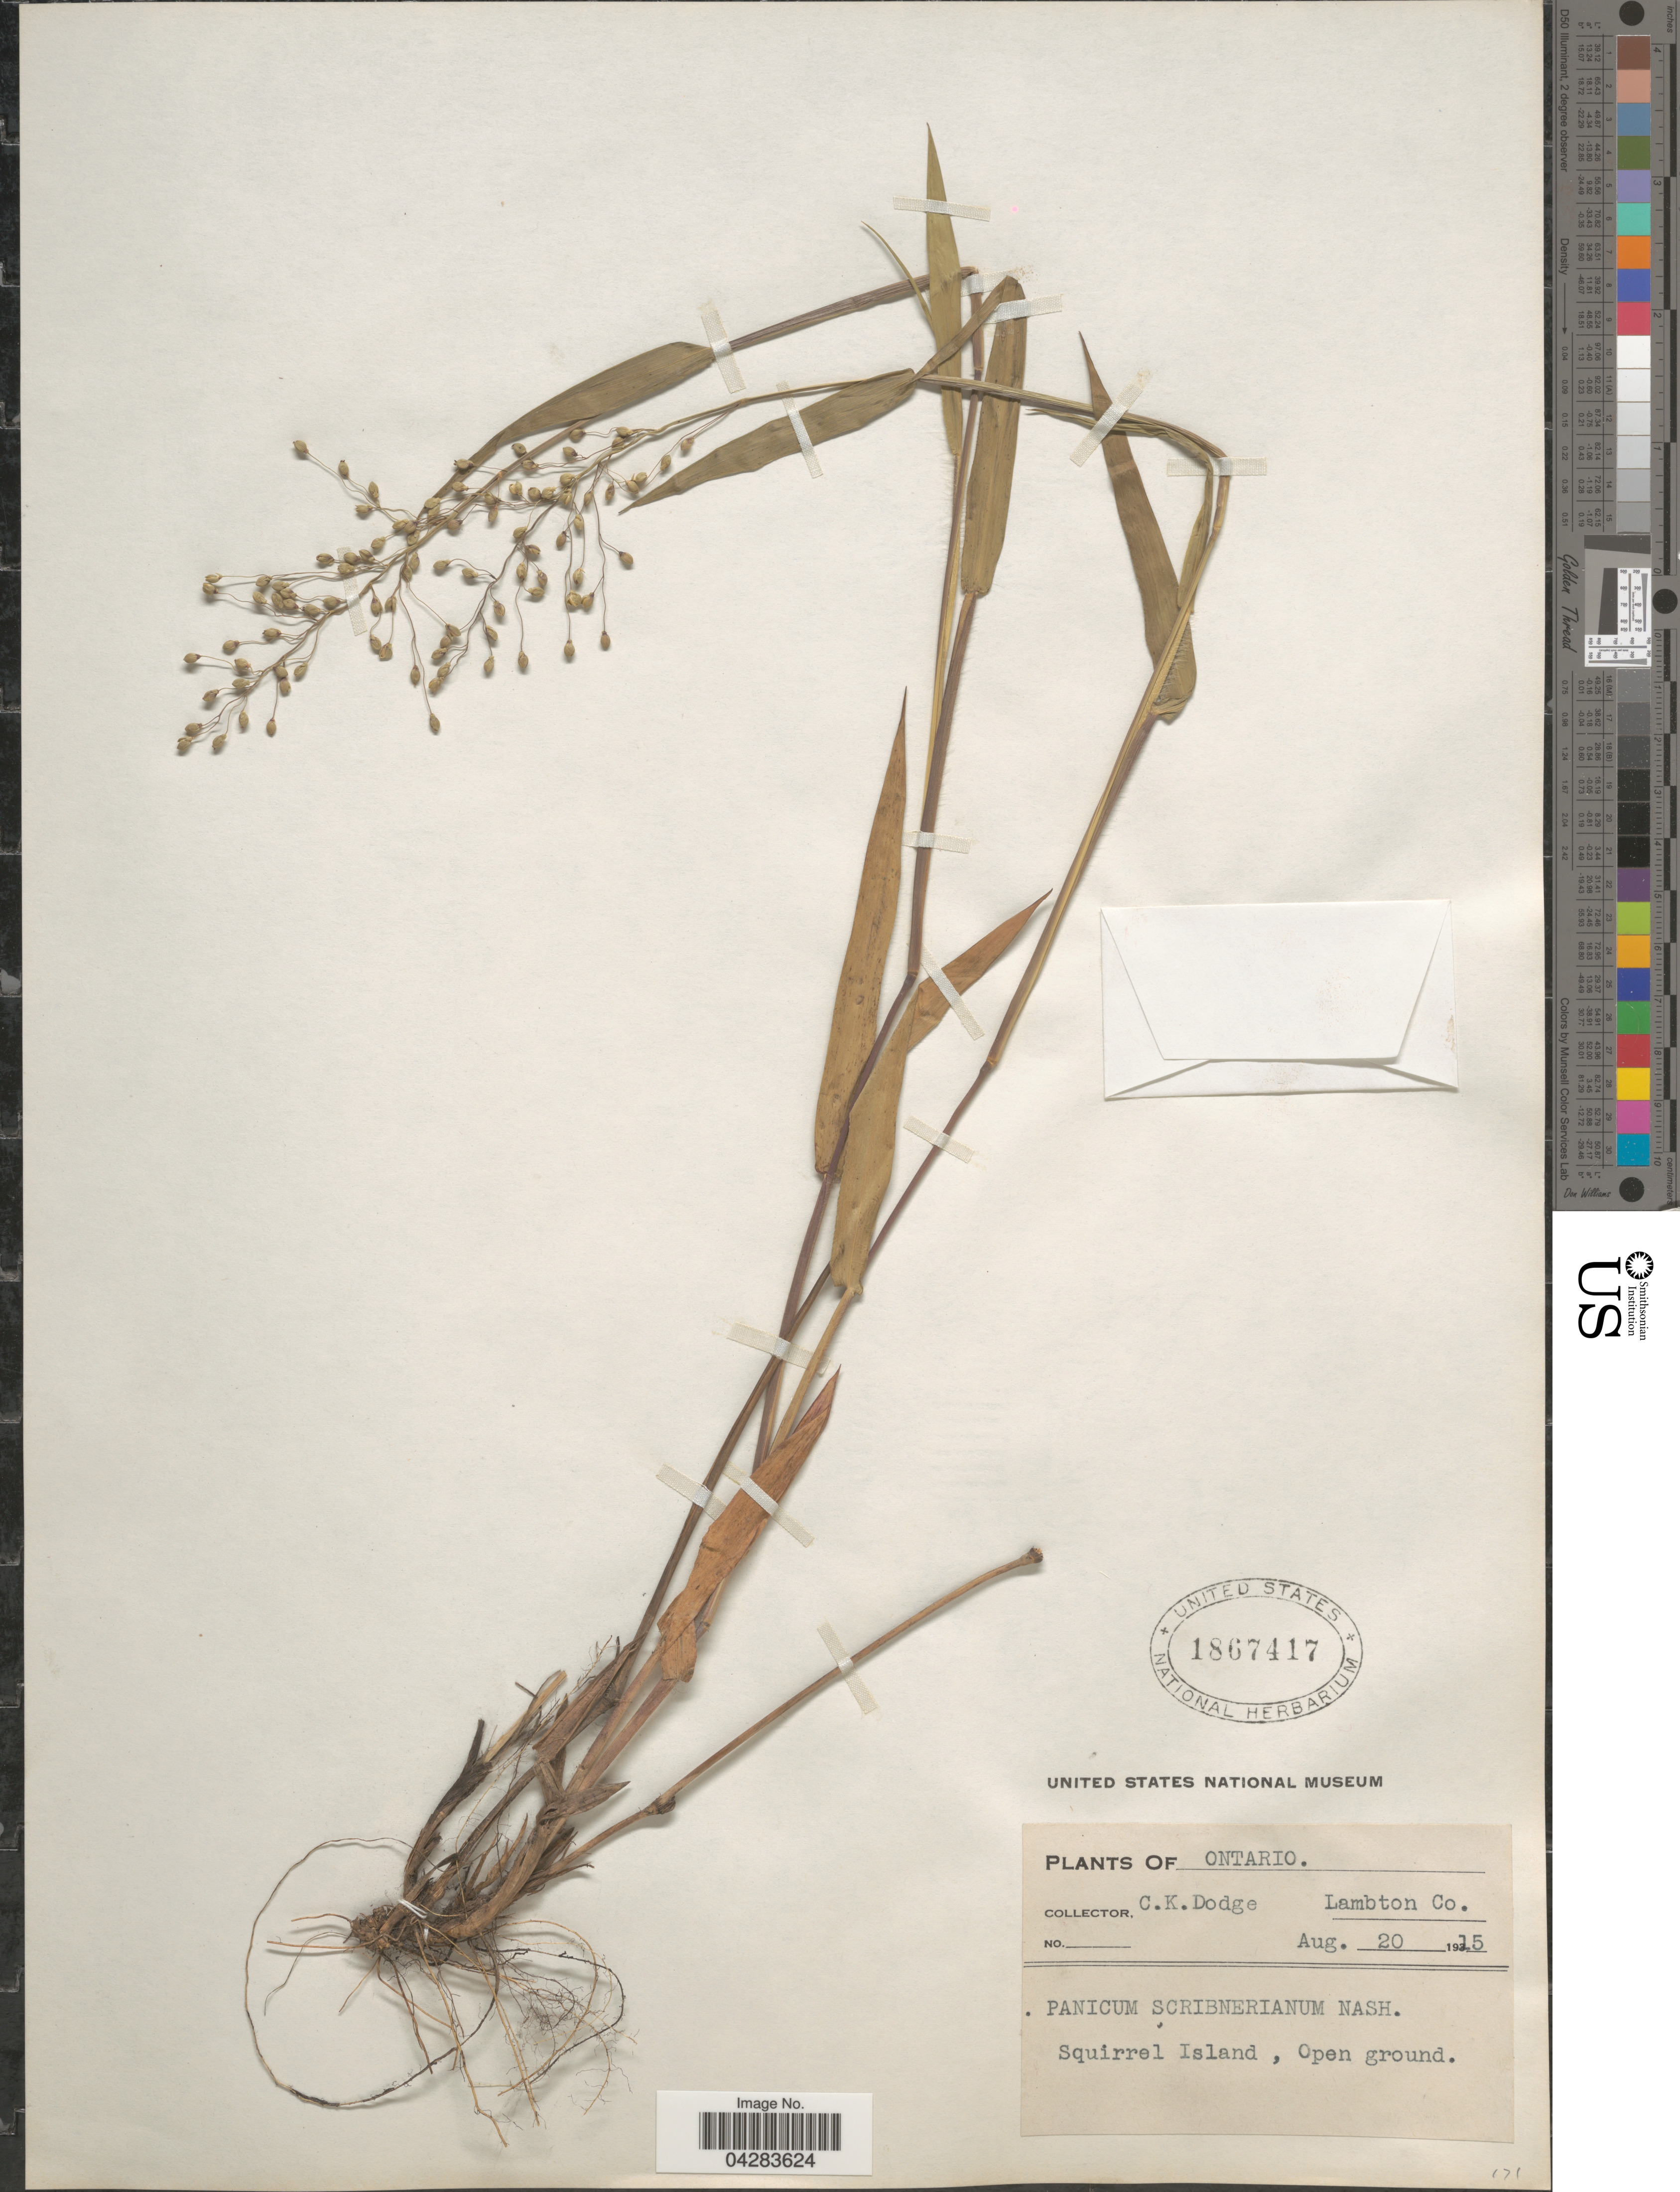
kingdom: Plantae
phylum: Tracheophyta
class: Liliopsida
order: Poales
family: Poaceae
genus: Dichanthelium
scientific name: Dichanthelium oligosanthes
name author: (Schult.) Gould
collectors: C. Dodge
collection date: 1915-08-20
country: Canada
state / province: Ontario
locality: Lambton Co. Squirrel Island.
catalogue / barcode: US 1867417